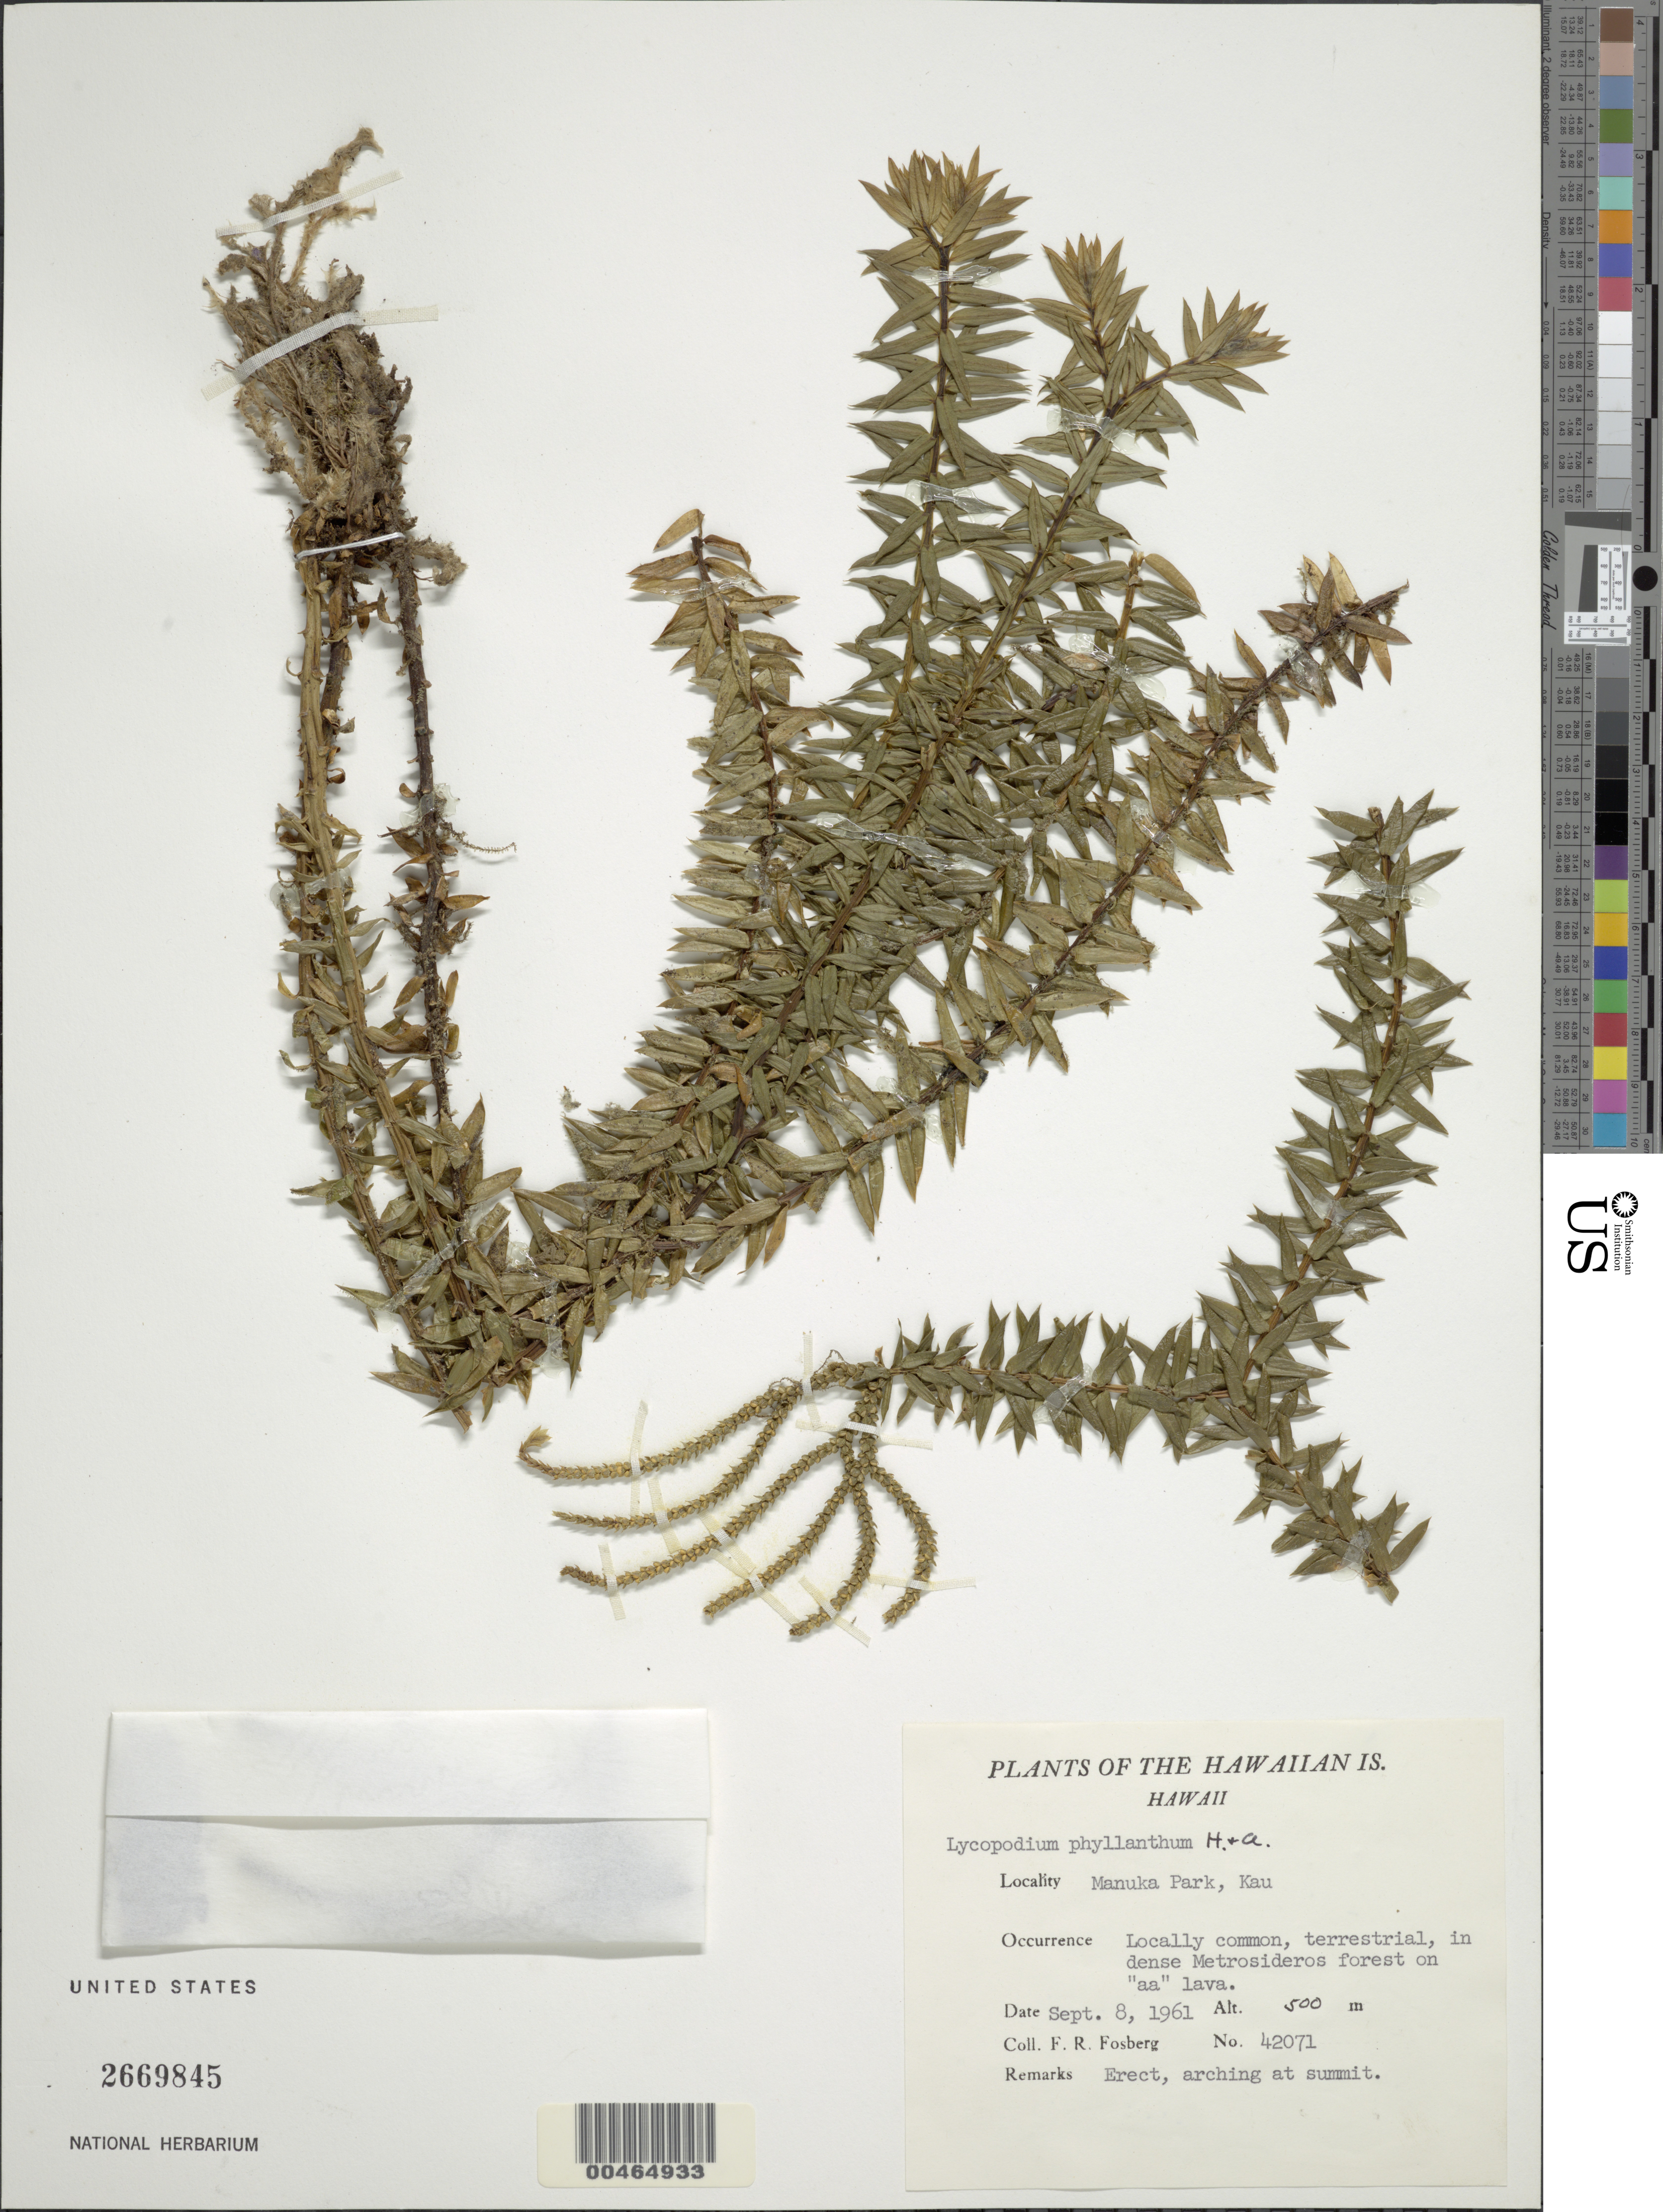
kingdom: Plantae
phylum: Tracheophyta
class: Lycopodiopsida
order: Lycopodiales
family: Lycopodiaceae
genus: Phlegmariurus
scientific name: Phlegmariurus phyllanthus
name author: (Hook. & Arn.) R.D. Dixit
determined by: Field, A. R.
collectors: F. R. Fosberg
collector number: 42071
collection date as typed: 8 Sep 1961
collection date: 1961-09-08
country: United States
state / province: Hawaii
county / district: Hawaii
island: Hawaii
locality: Manuka Park, Kau.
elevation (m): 500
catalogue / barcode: US 2669845